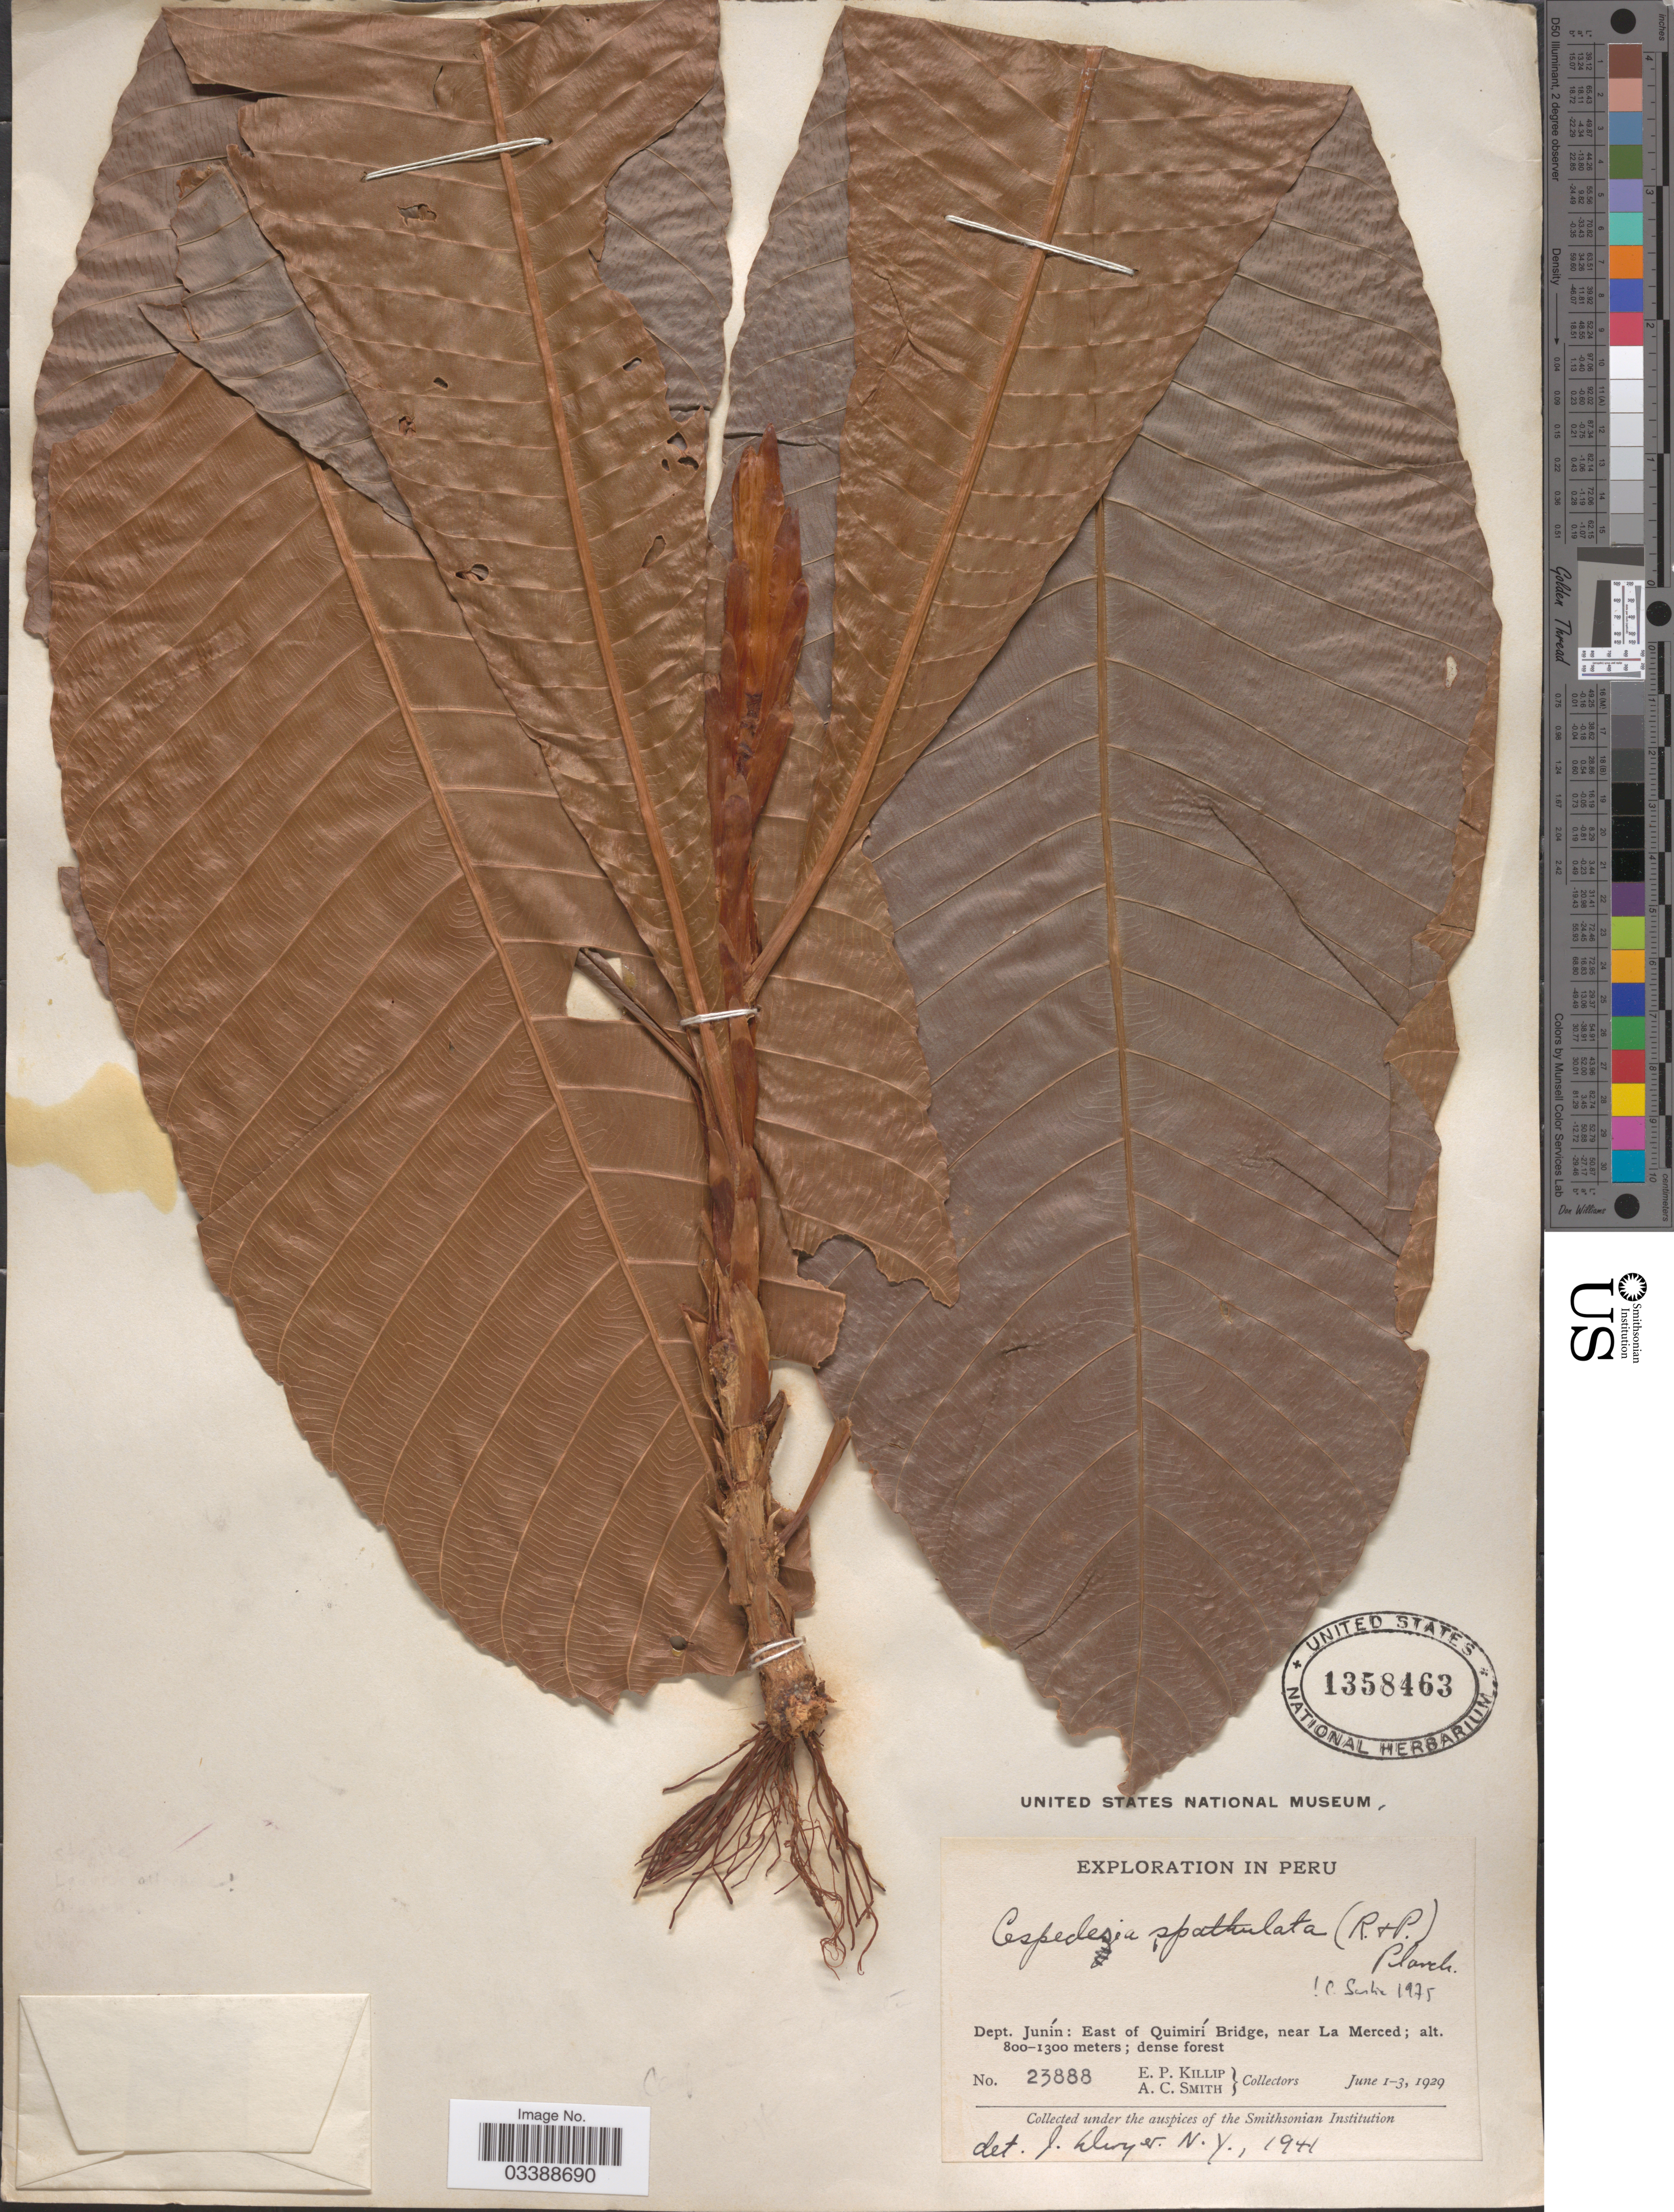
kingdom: Plantae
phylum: Tracheophyta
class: Magnoliopsida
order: Malpighiales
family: Ochnaceae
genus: Cespedesia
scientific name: Cespedesia spathulata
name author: (Ruiz & Pav.) Planch.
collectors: E. P. Killip & A. C. Smith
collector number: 23888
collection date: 1929-06-01/1929-06-03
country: Peru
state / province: Junín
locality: Dept. Junín: East of Quimirí Bridge, near La Merced.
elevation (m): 800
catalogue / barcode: US 1358463